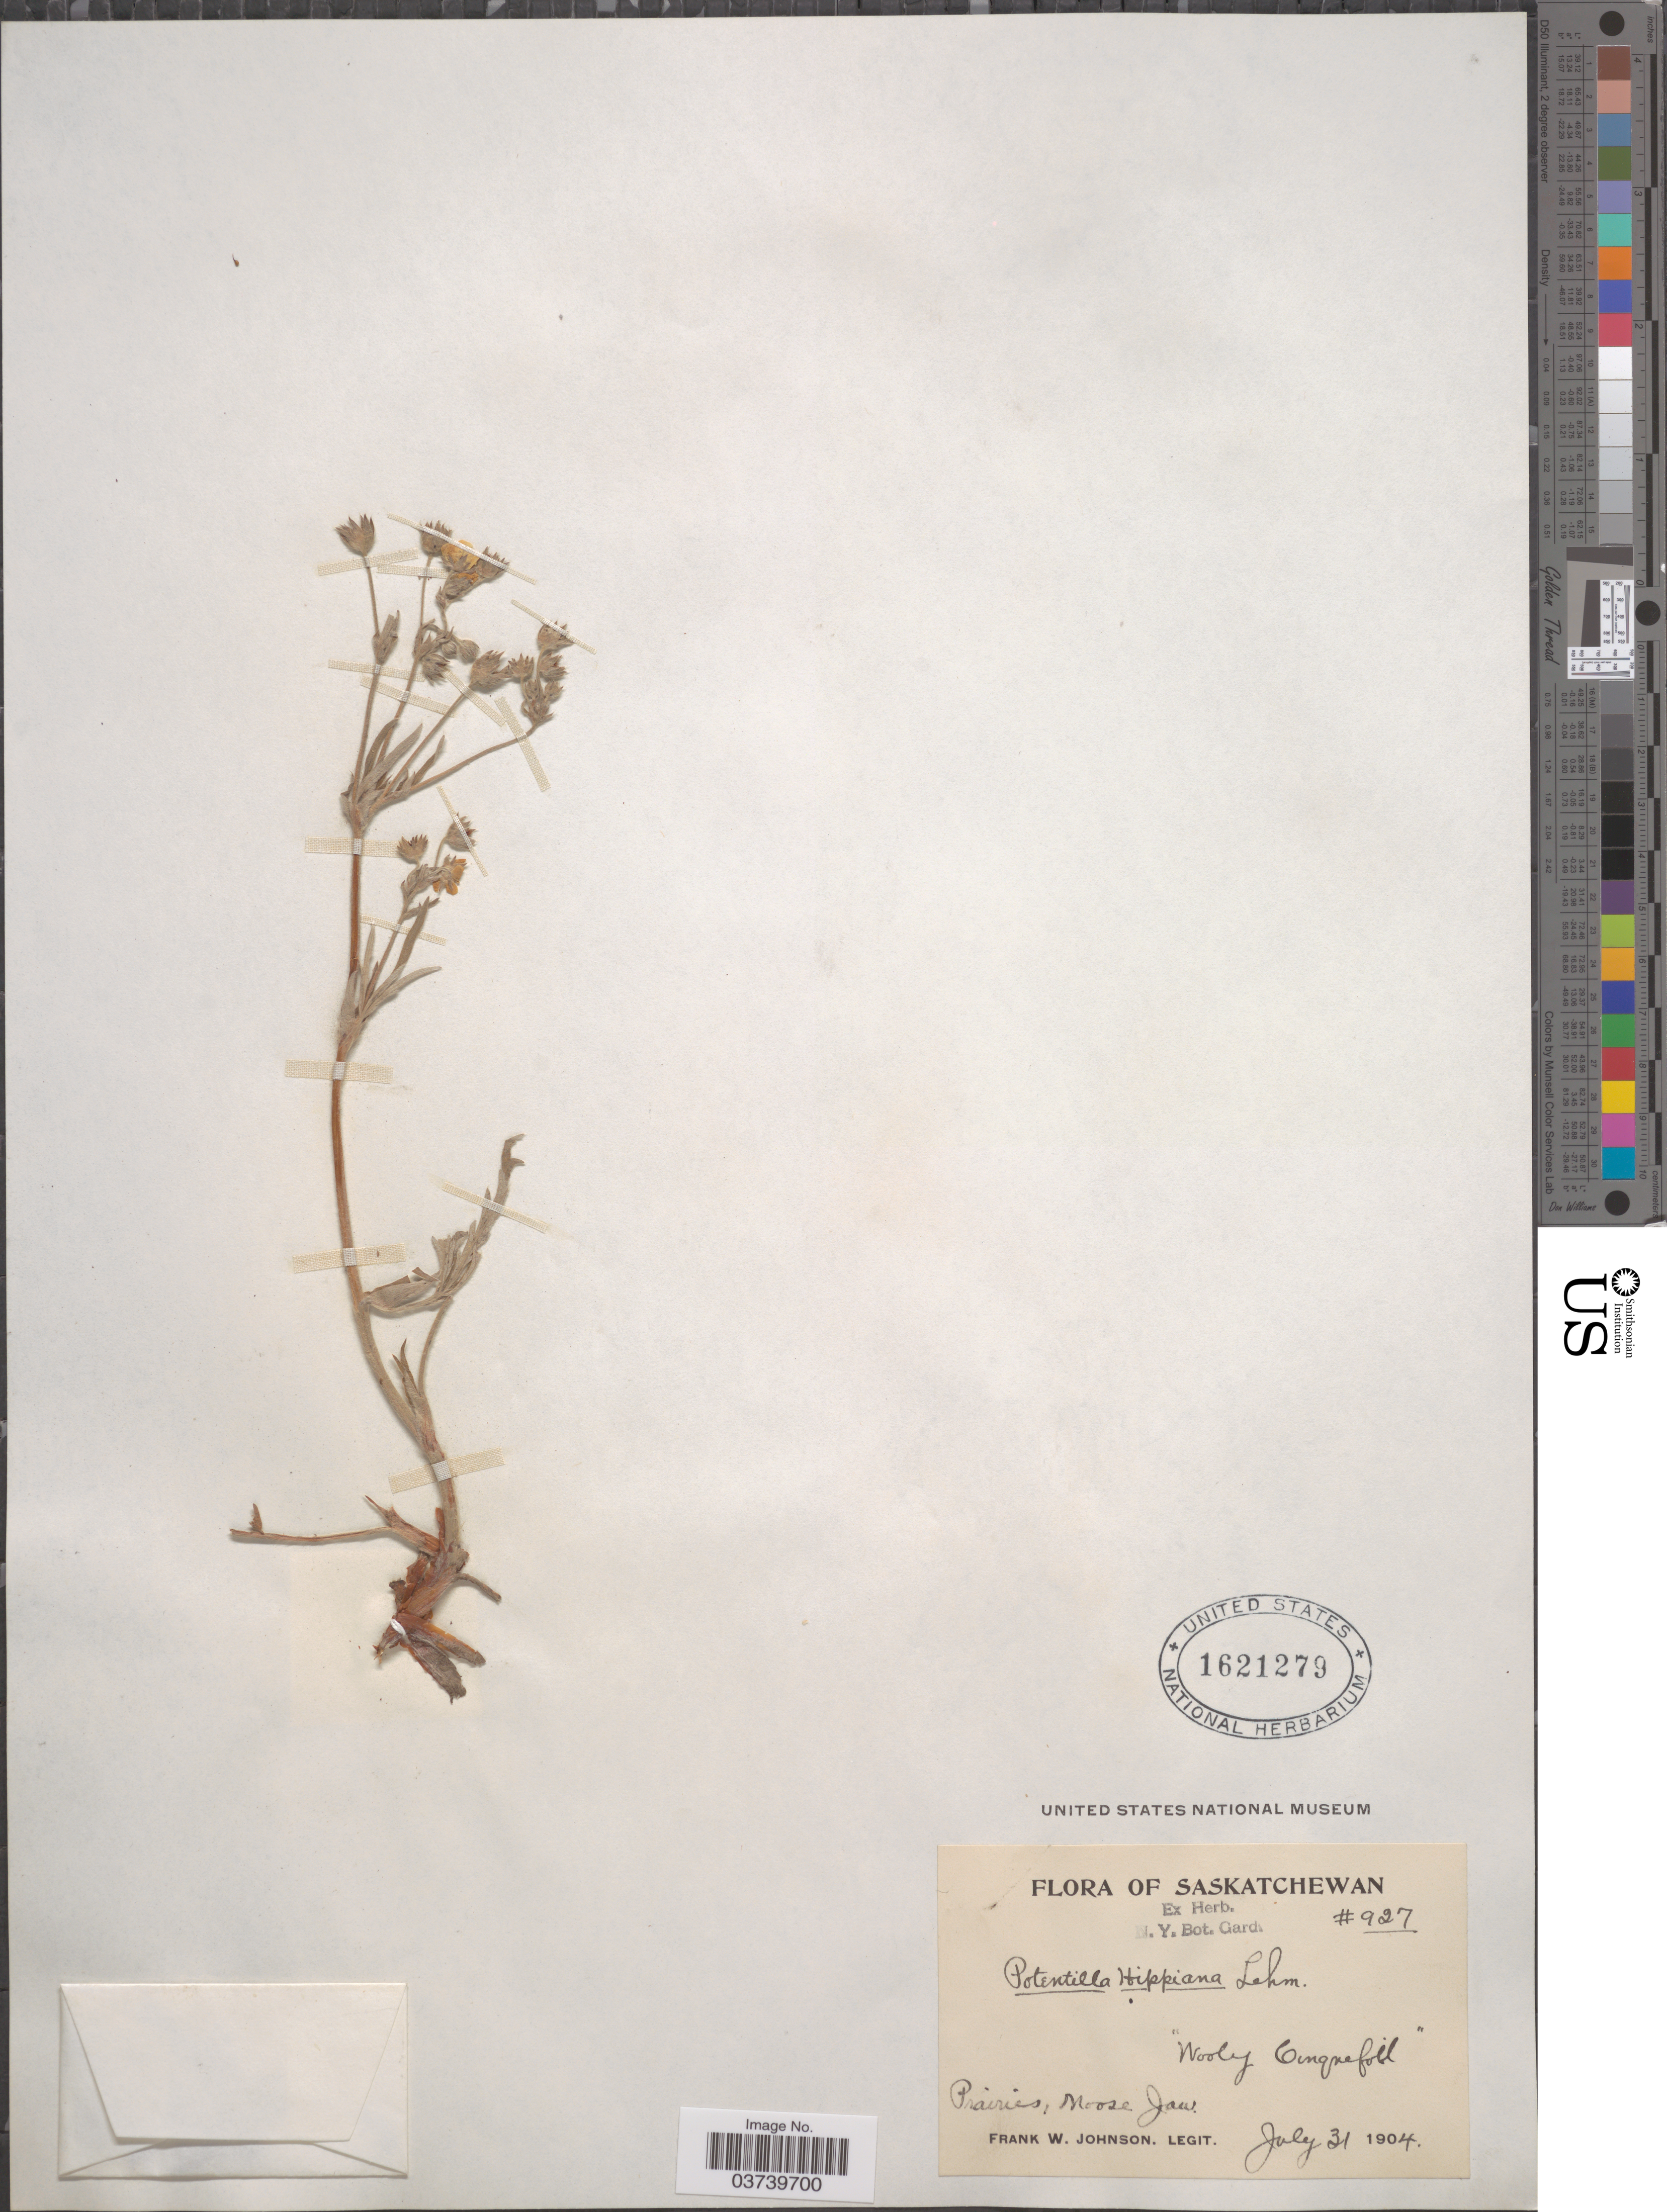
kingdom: Plantae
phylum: Tracheophyta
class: Magnoliopsida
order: Rosales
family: Rosaceae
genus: Potentilla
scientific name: Potentilla hippiana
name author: Lehm.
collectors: F. W. Johnson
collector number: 927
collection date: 1904-07-31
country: Canada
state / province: Saskatchewan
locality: Prairies, Moose Jaw.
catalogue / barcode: US 1621279